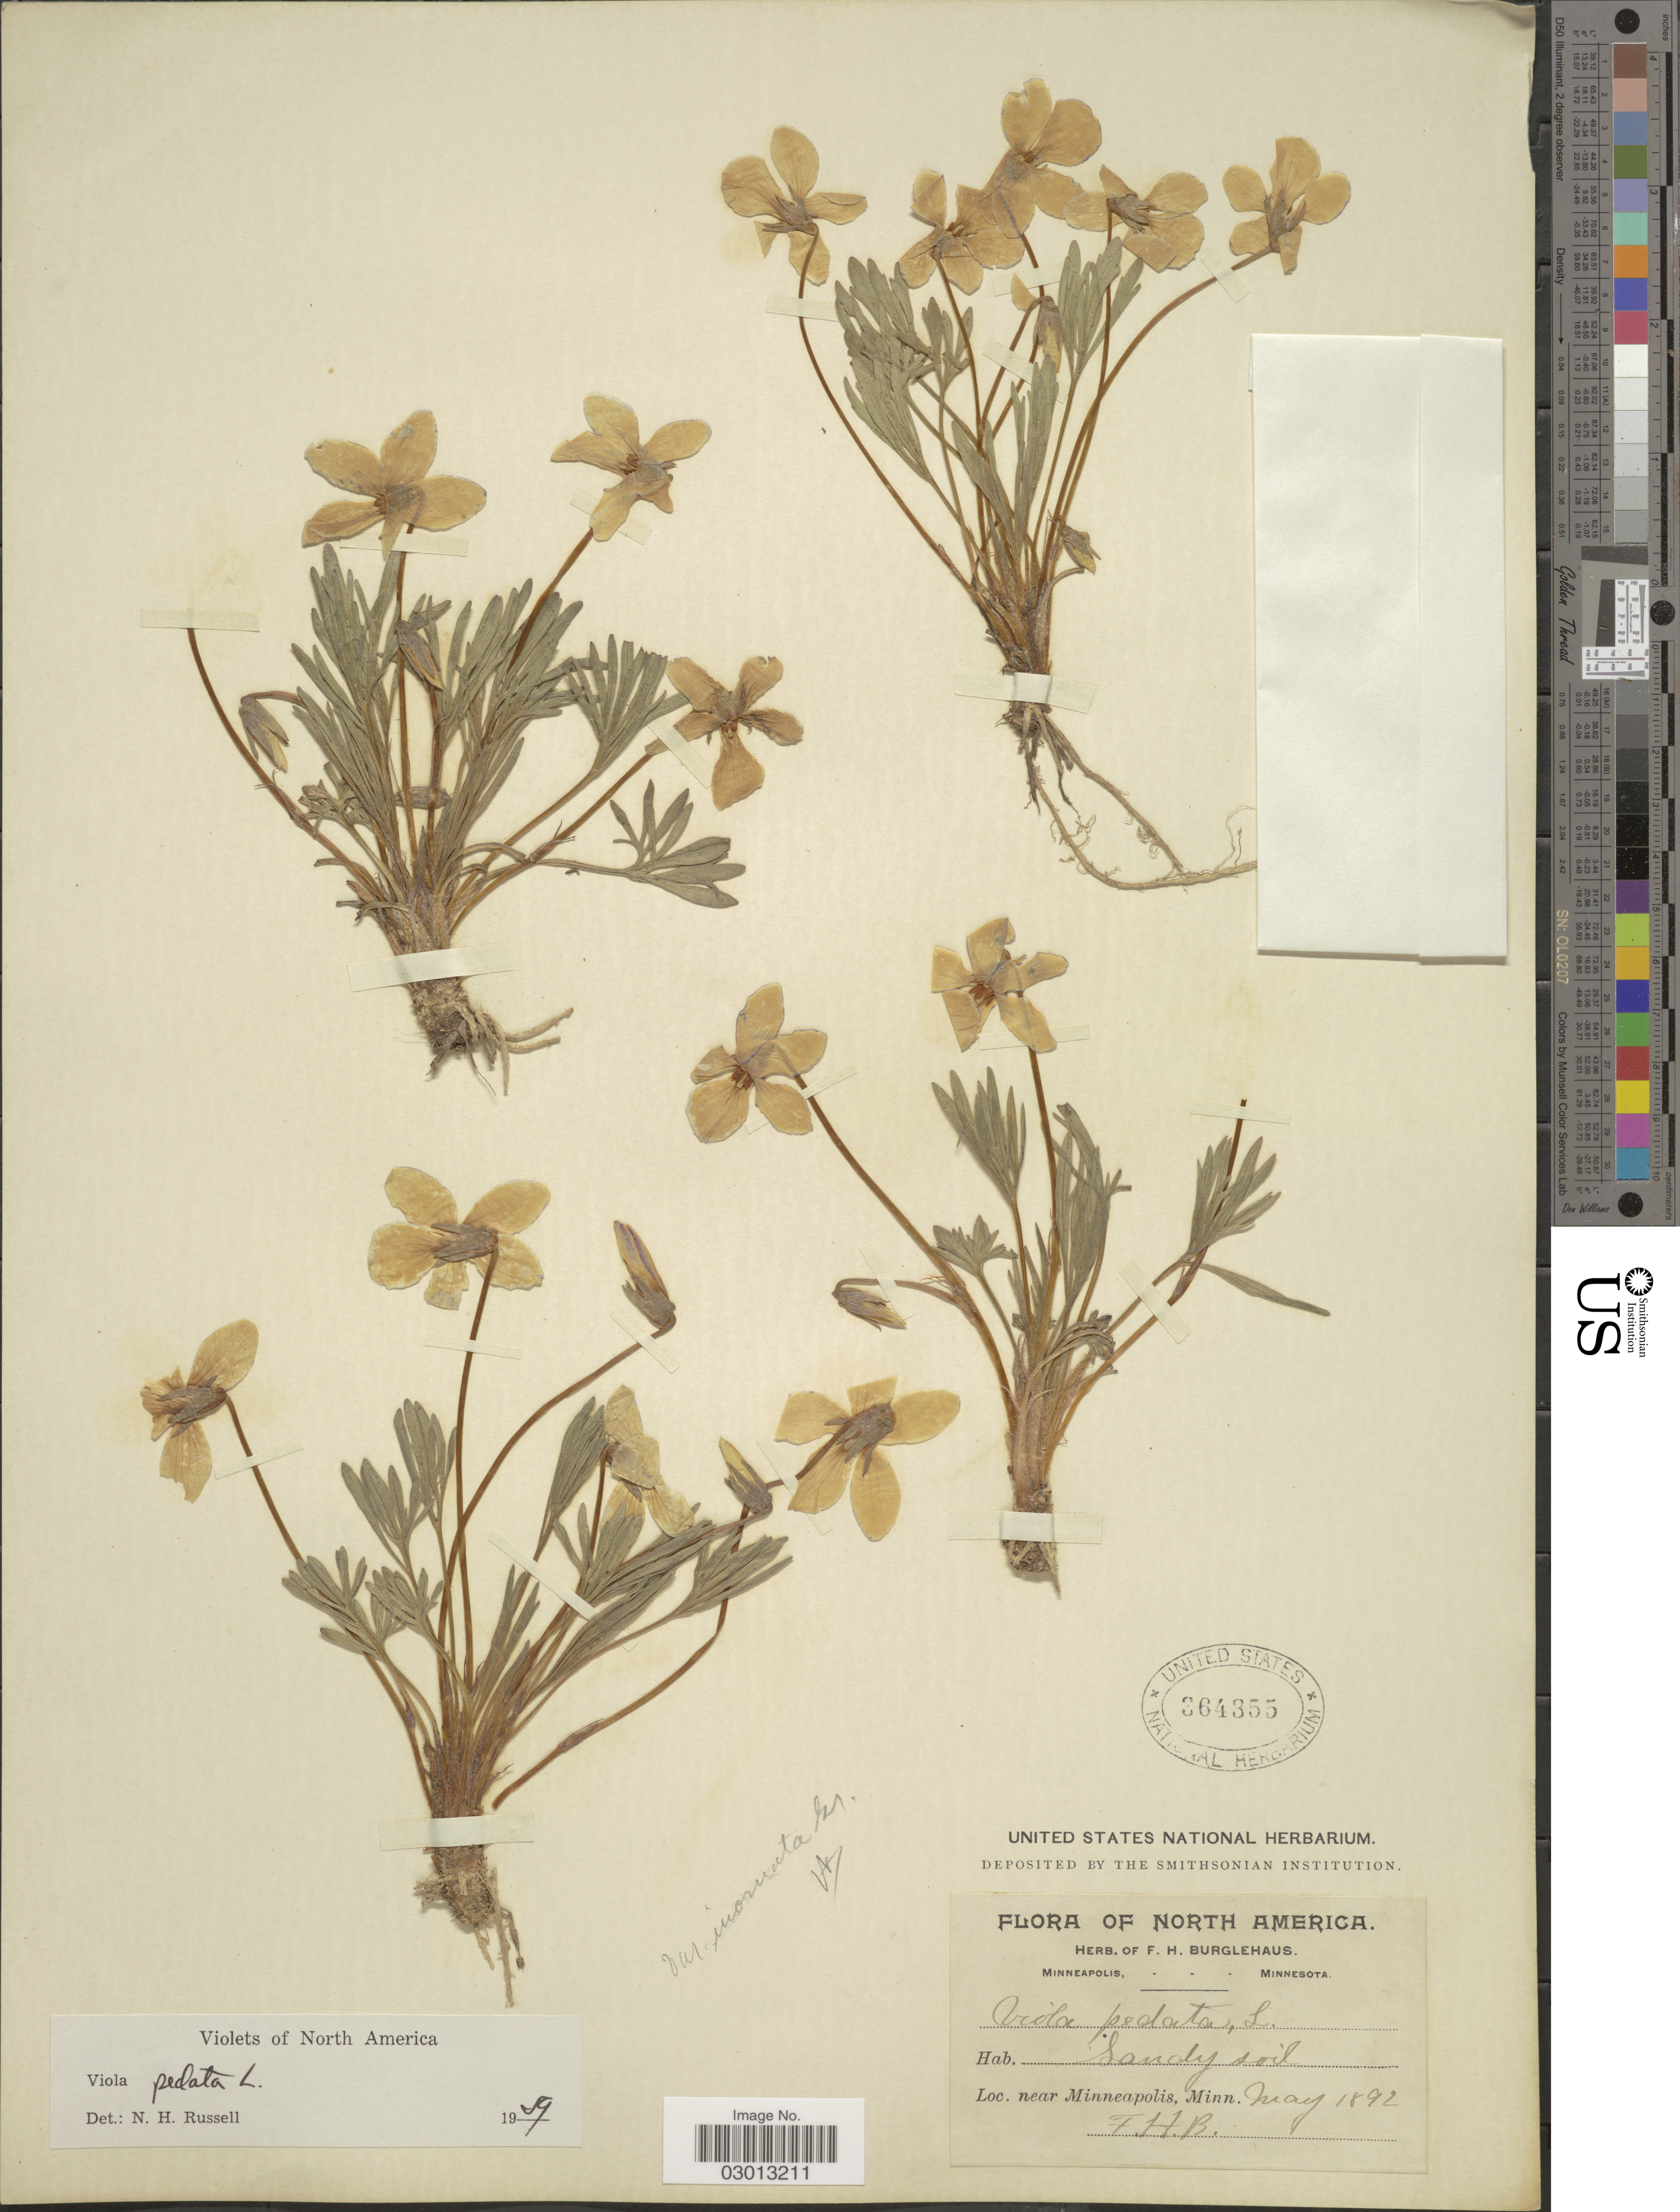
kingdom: Plantae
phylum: Tracheophyta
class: Magnoliopsida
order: Malpighiales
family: Violaceae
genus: Viola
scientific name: Viola pedata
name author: L.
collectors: F. Burglehaus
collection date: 1892-05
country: United States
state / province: Minnesota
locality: Near Minneapolis.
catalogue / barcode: US 364355